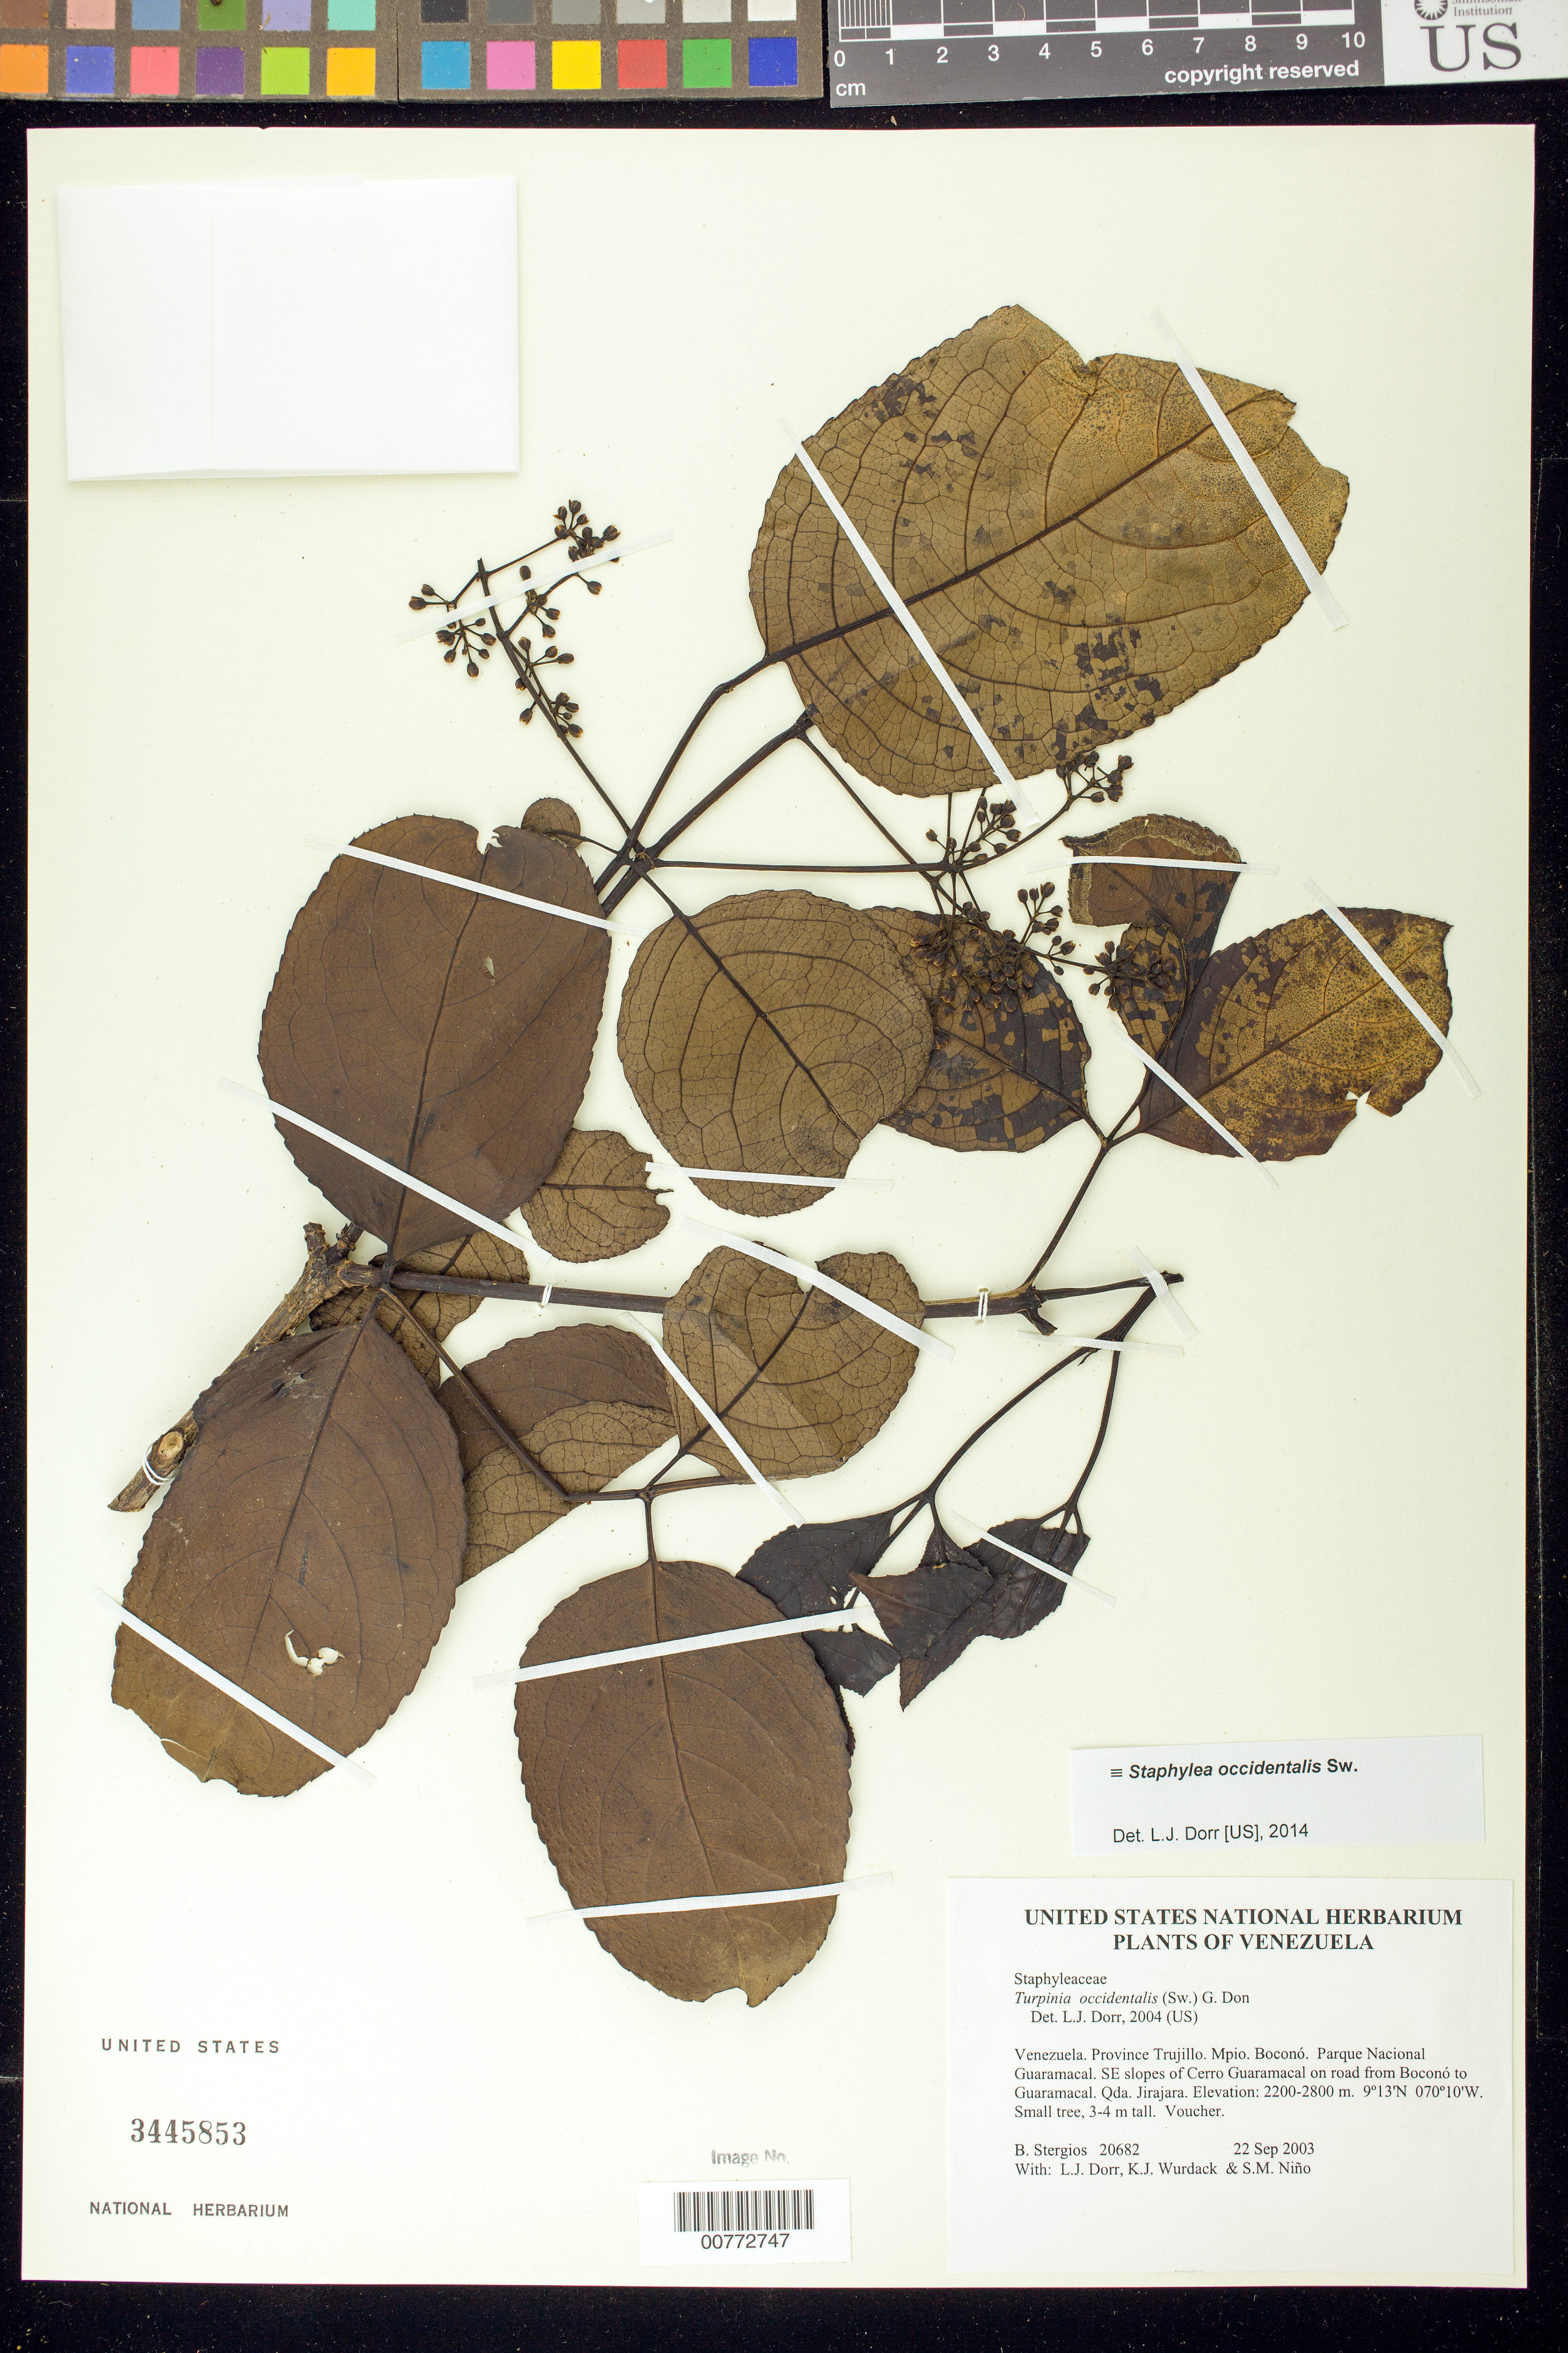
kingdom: Plantae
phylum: Tracheophyta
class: Magnoliopsida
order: Crossosomatales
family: Staphyleaceae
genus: Staphylea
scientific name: Staphylea occidentalis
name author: Sw.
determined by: Dorr, L. J., (BOT), Smithsonian Institution - National Museum of Natural History (UNITED STATES)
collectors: B. G. Stergios, L. J. Dorr, K. Wurdack & S. M. Niño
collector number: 20682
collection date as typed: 22 Sep 2003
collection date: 2003-09-22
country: Venezuela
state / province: Trujillo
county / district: Boconó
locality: Parque Nacional Guaramacal. SE slopes of Cerro Guaramacal on road from Boconó to Guaramacal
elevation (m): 2200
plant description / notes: PORT, US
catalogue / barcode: US 3445853